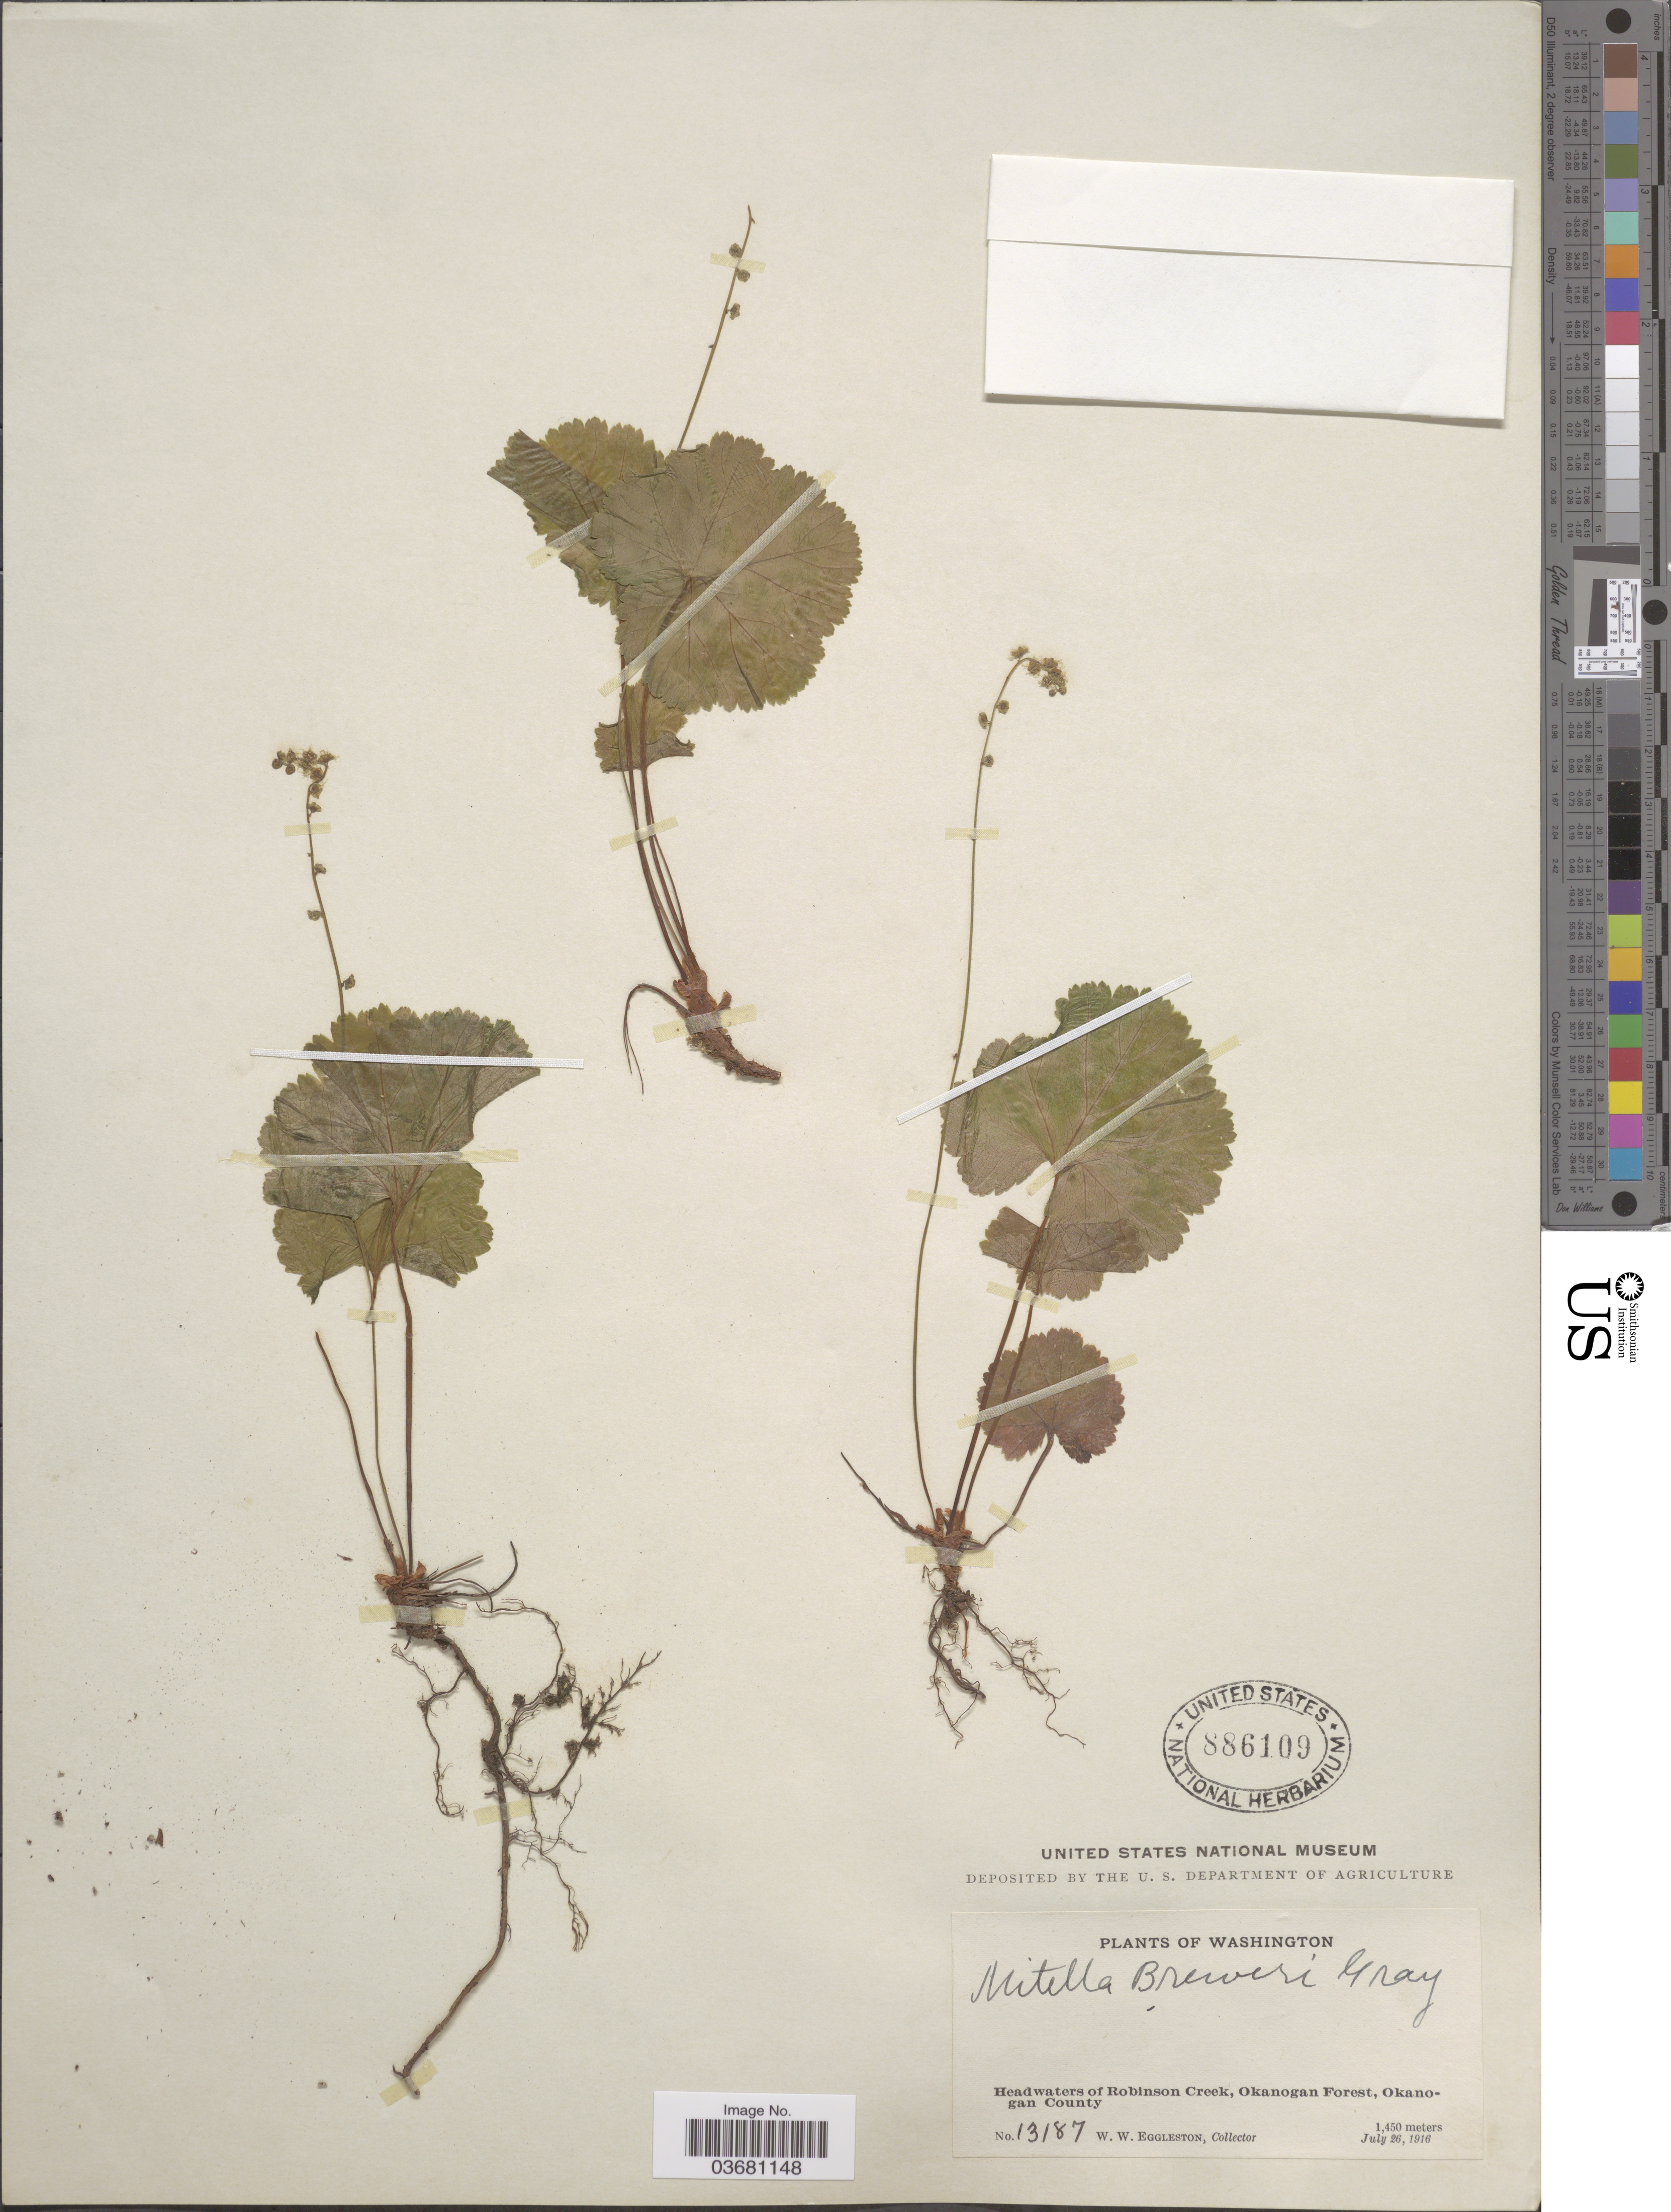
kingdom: Plantae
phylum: Tracheophyta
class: Magnoliopsida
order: Saxifragales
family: Saxifragaceae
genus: Mitella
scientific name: Mitella breweri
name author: A. Gray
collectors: W. W. Eggleston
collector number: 13187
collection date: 1916-07-26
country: United States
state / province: Washington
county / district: Okanogan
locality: Headwaters of Robinson Creek, Okanogan Forest, Okanogan County.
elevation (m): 1450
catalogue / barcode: US 886109